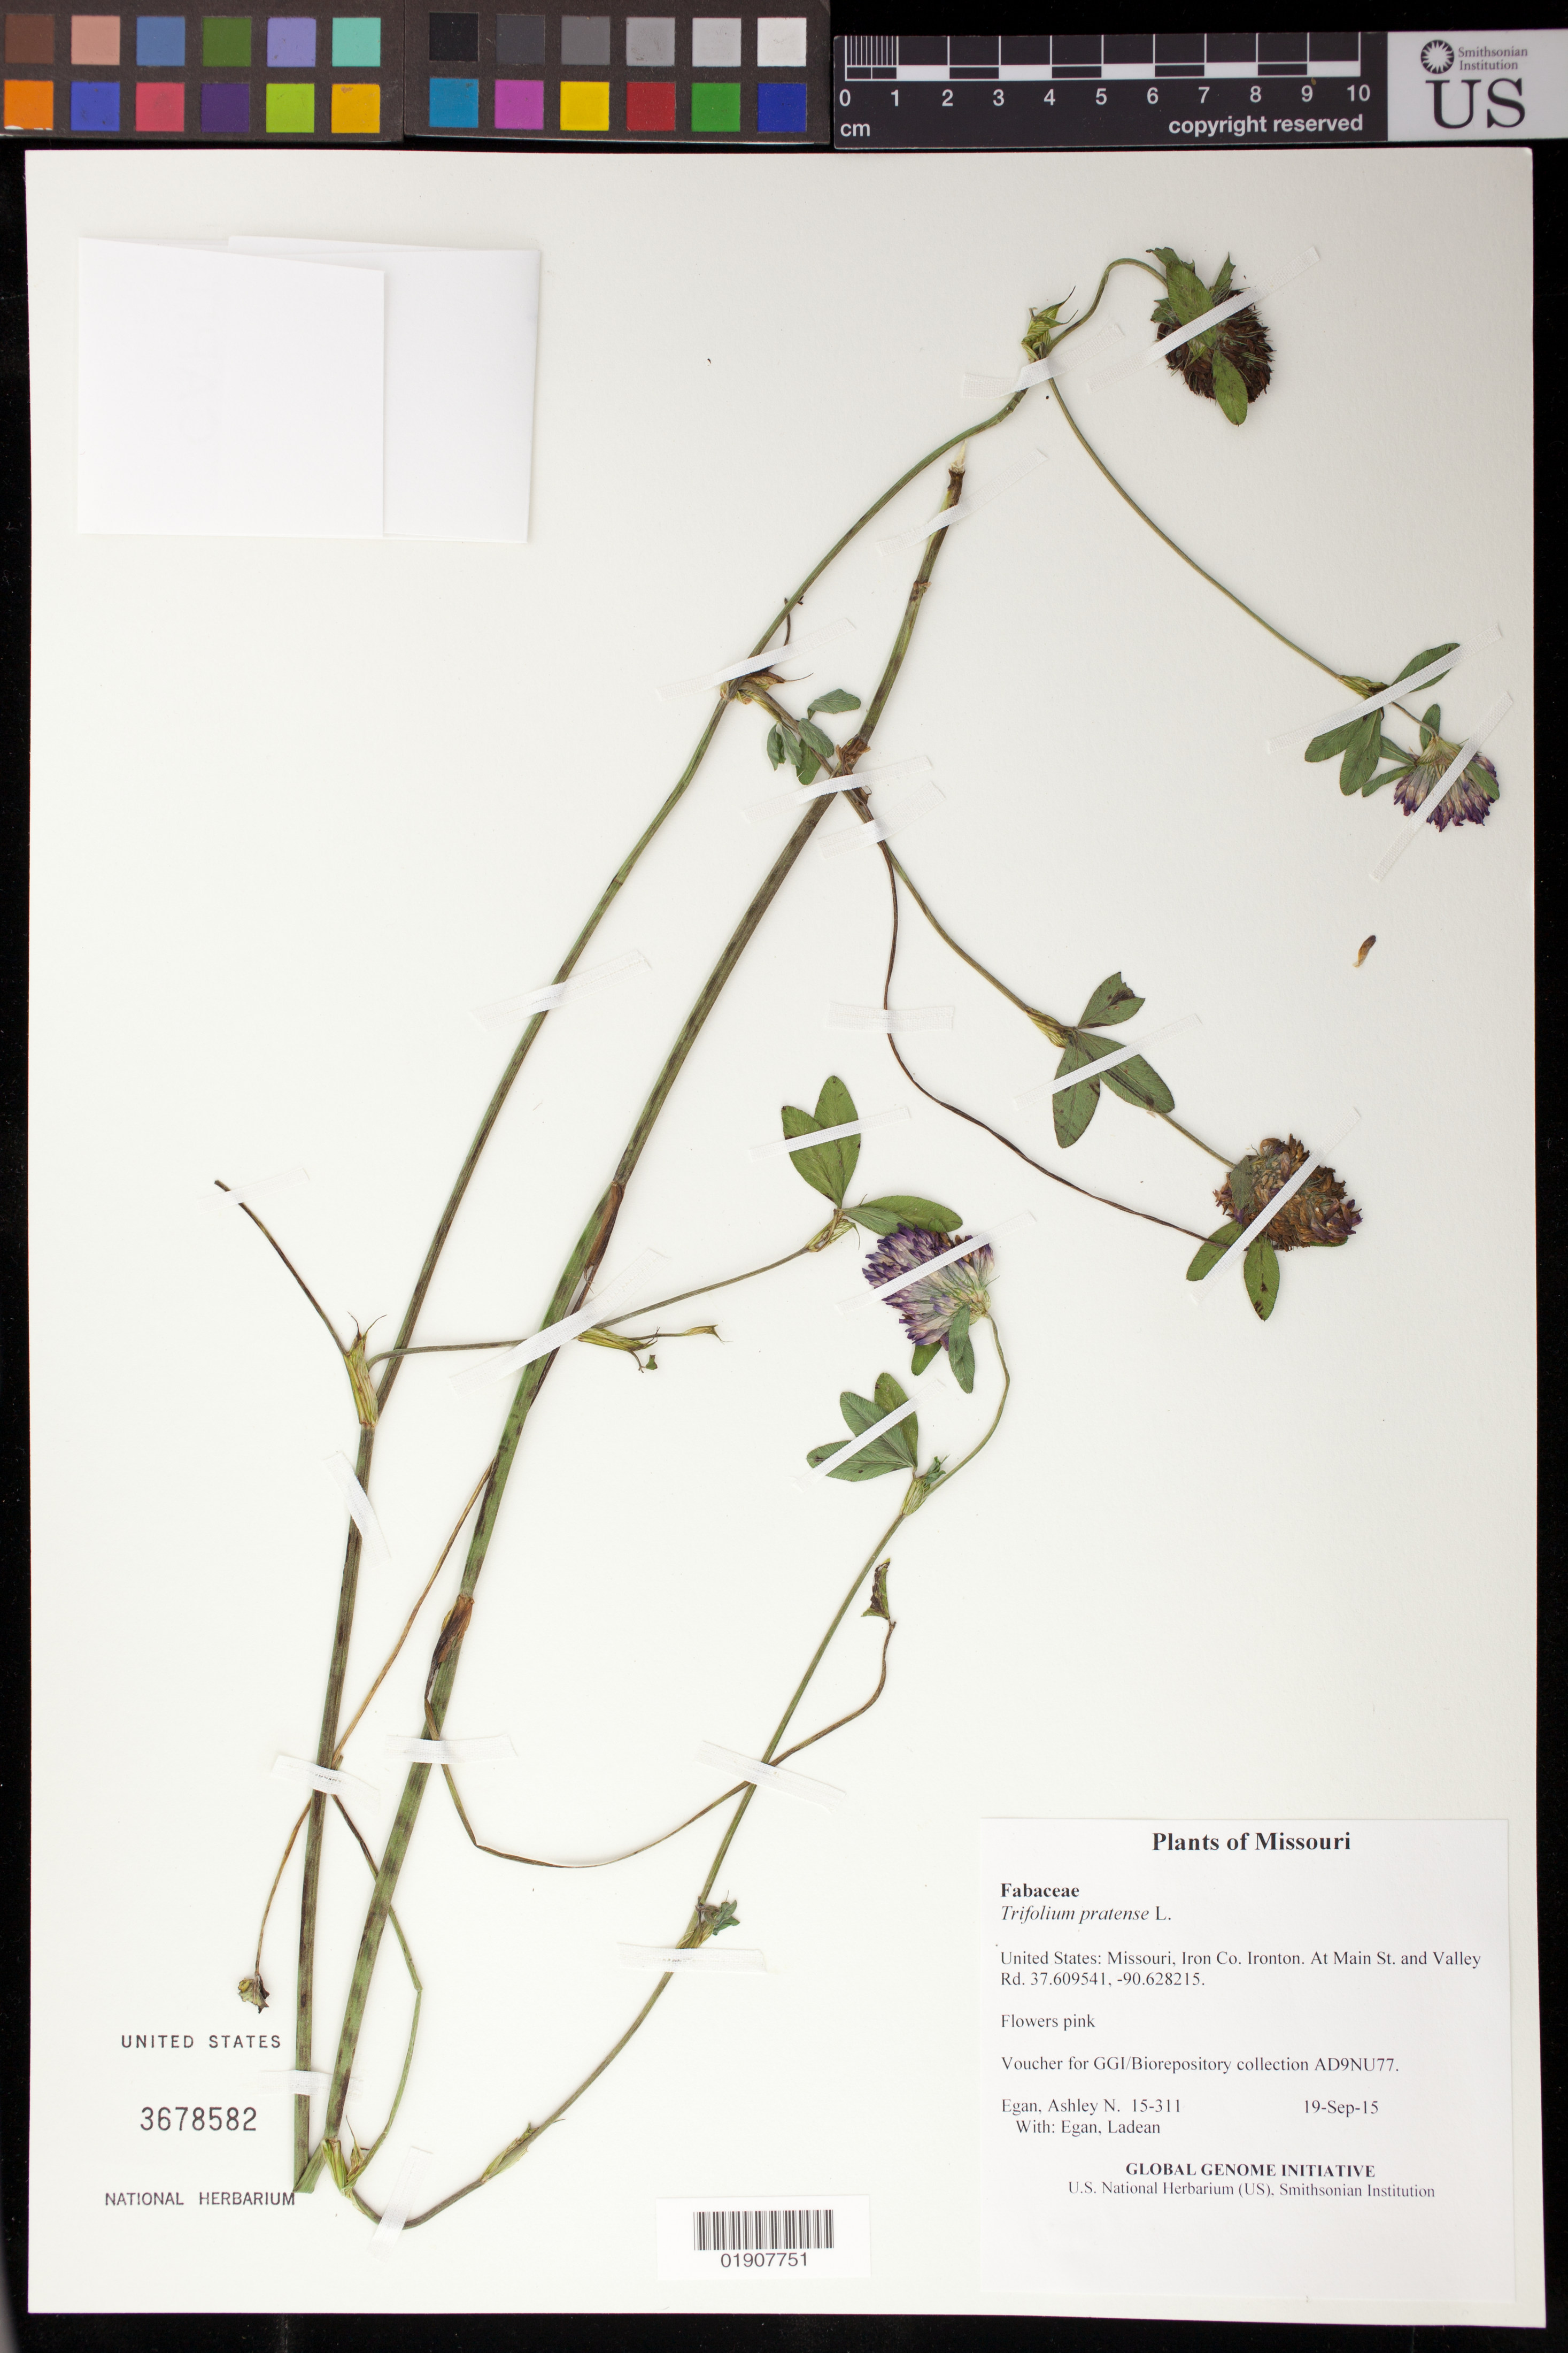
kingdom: Plantae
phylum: Tracheophyta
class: Magnoliopsida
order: Fabales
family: Fabaceae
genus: Trifolium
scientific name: Trifolium pratense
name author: L.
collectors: A. N. Egan & L. Egan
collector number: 15-311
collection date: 2015-09-19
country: United States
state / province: Missouri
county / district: Iron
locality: Ironton. At Main St. and Valley Rd.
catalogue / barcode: US 3678582